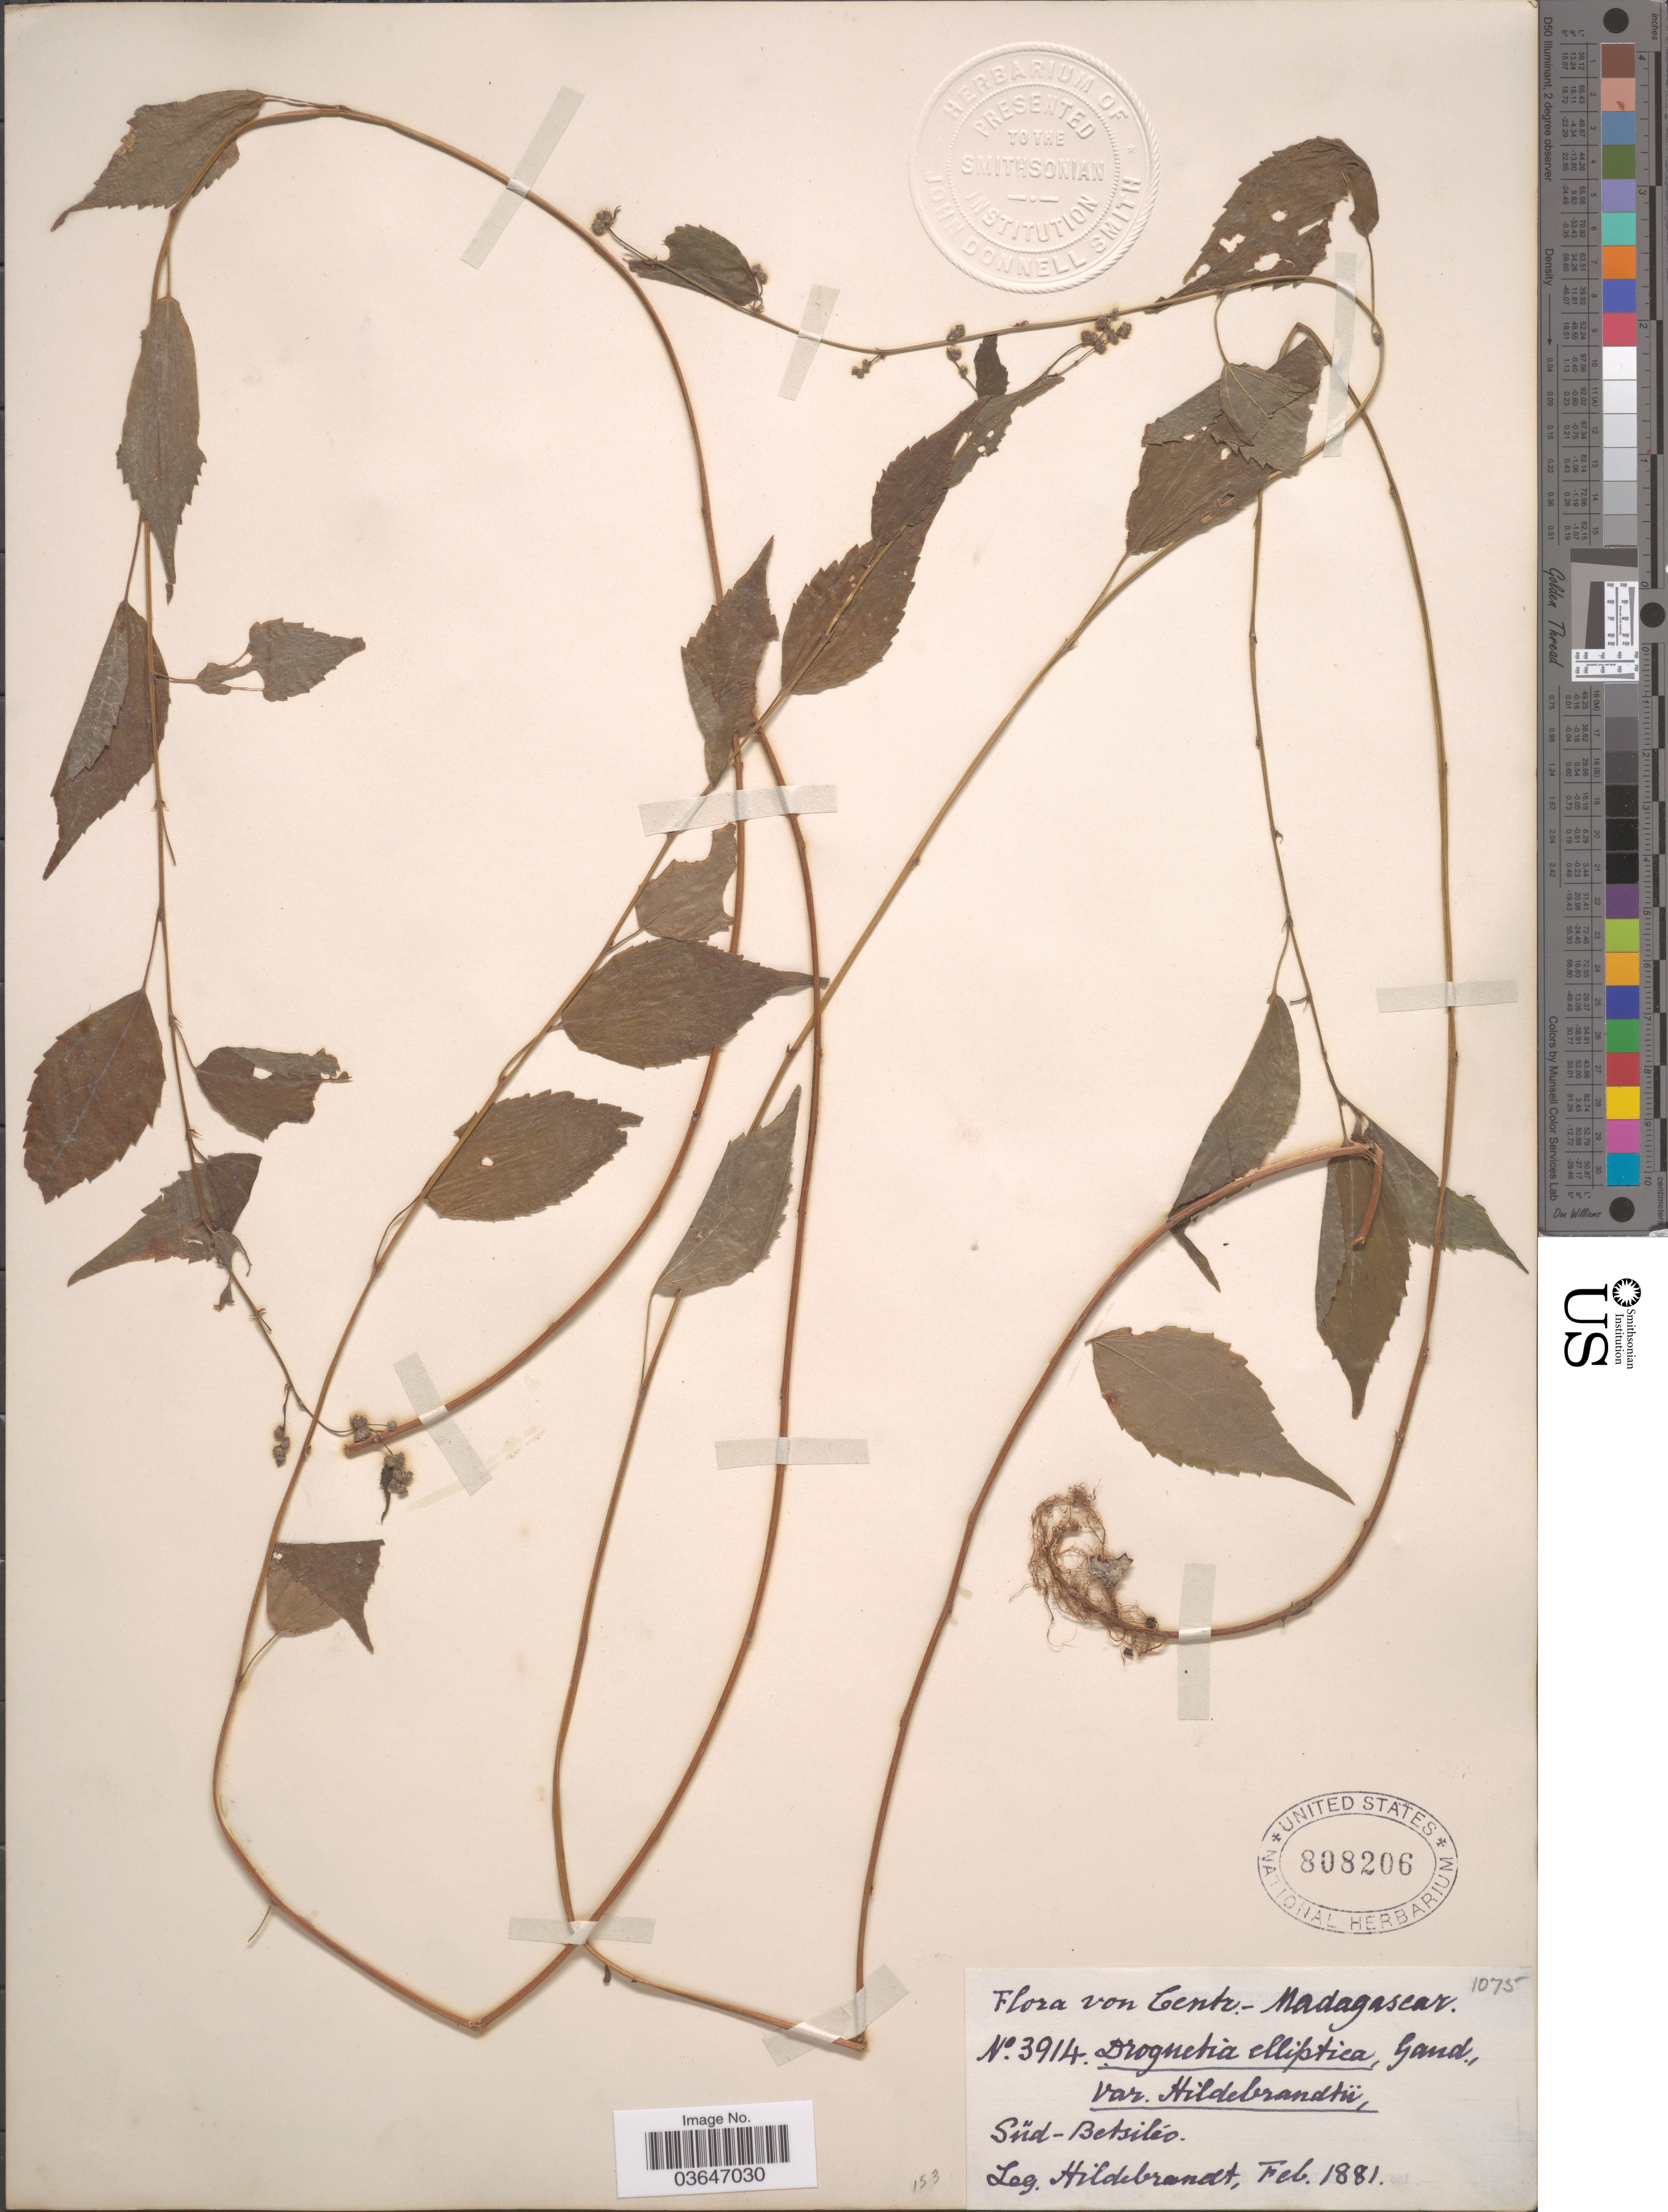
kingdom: Plantae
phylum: Tracheophyta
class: Magnoliopsida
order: Rosales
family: Urticaceae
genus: Droguetia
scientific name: Droguetia elliptica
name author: Gaudich.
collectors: J. Hildebrandt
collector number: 3914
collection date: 1881-02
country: Madagascar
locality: Centr.-Madagascar. Süd-Betsiléo.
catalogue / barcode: US 808206